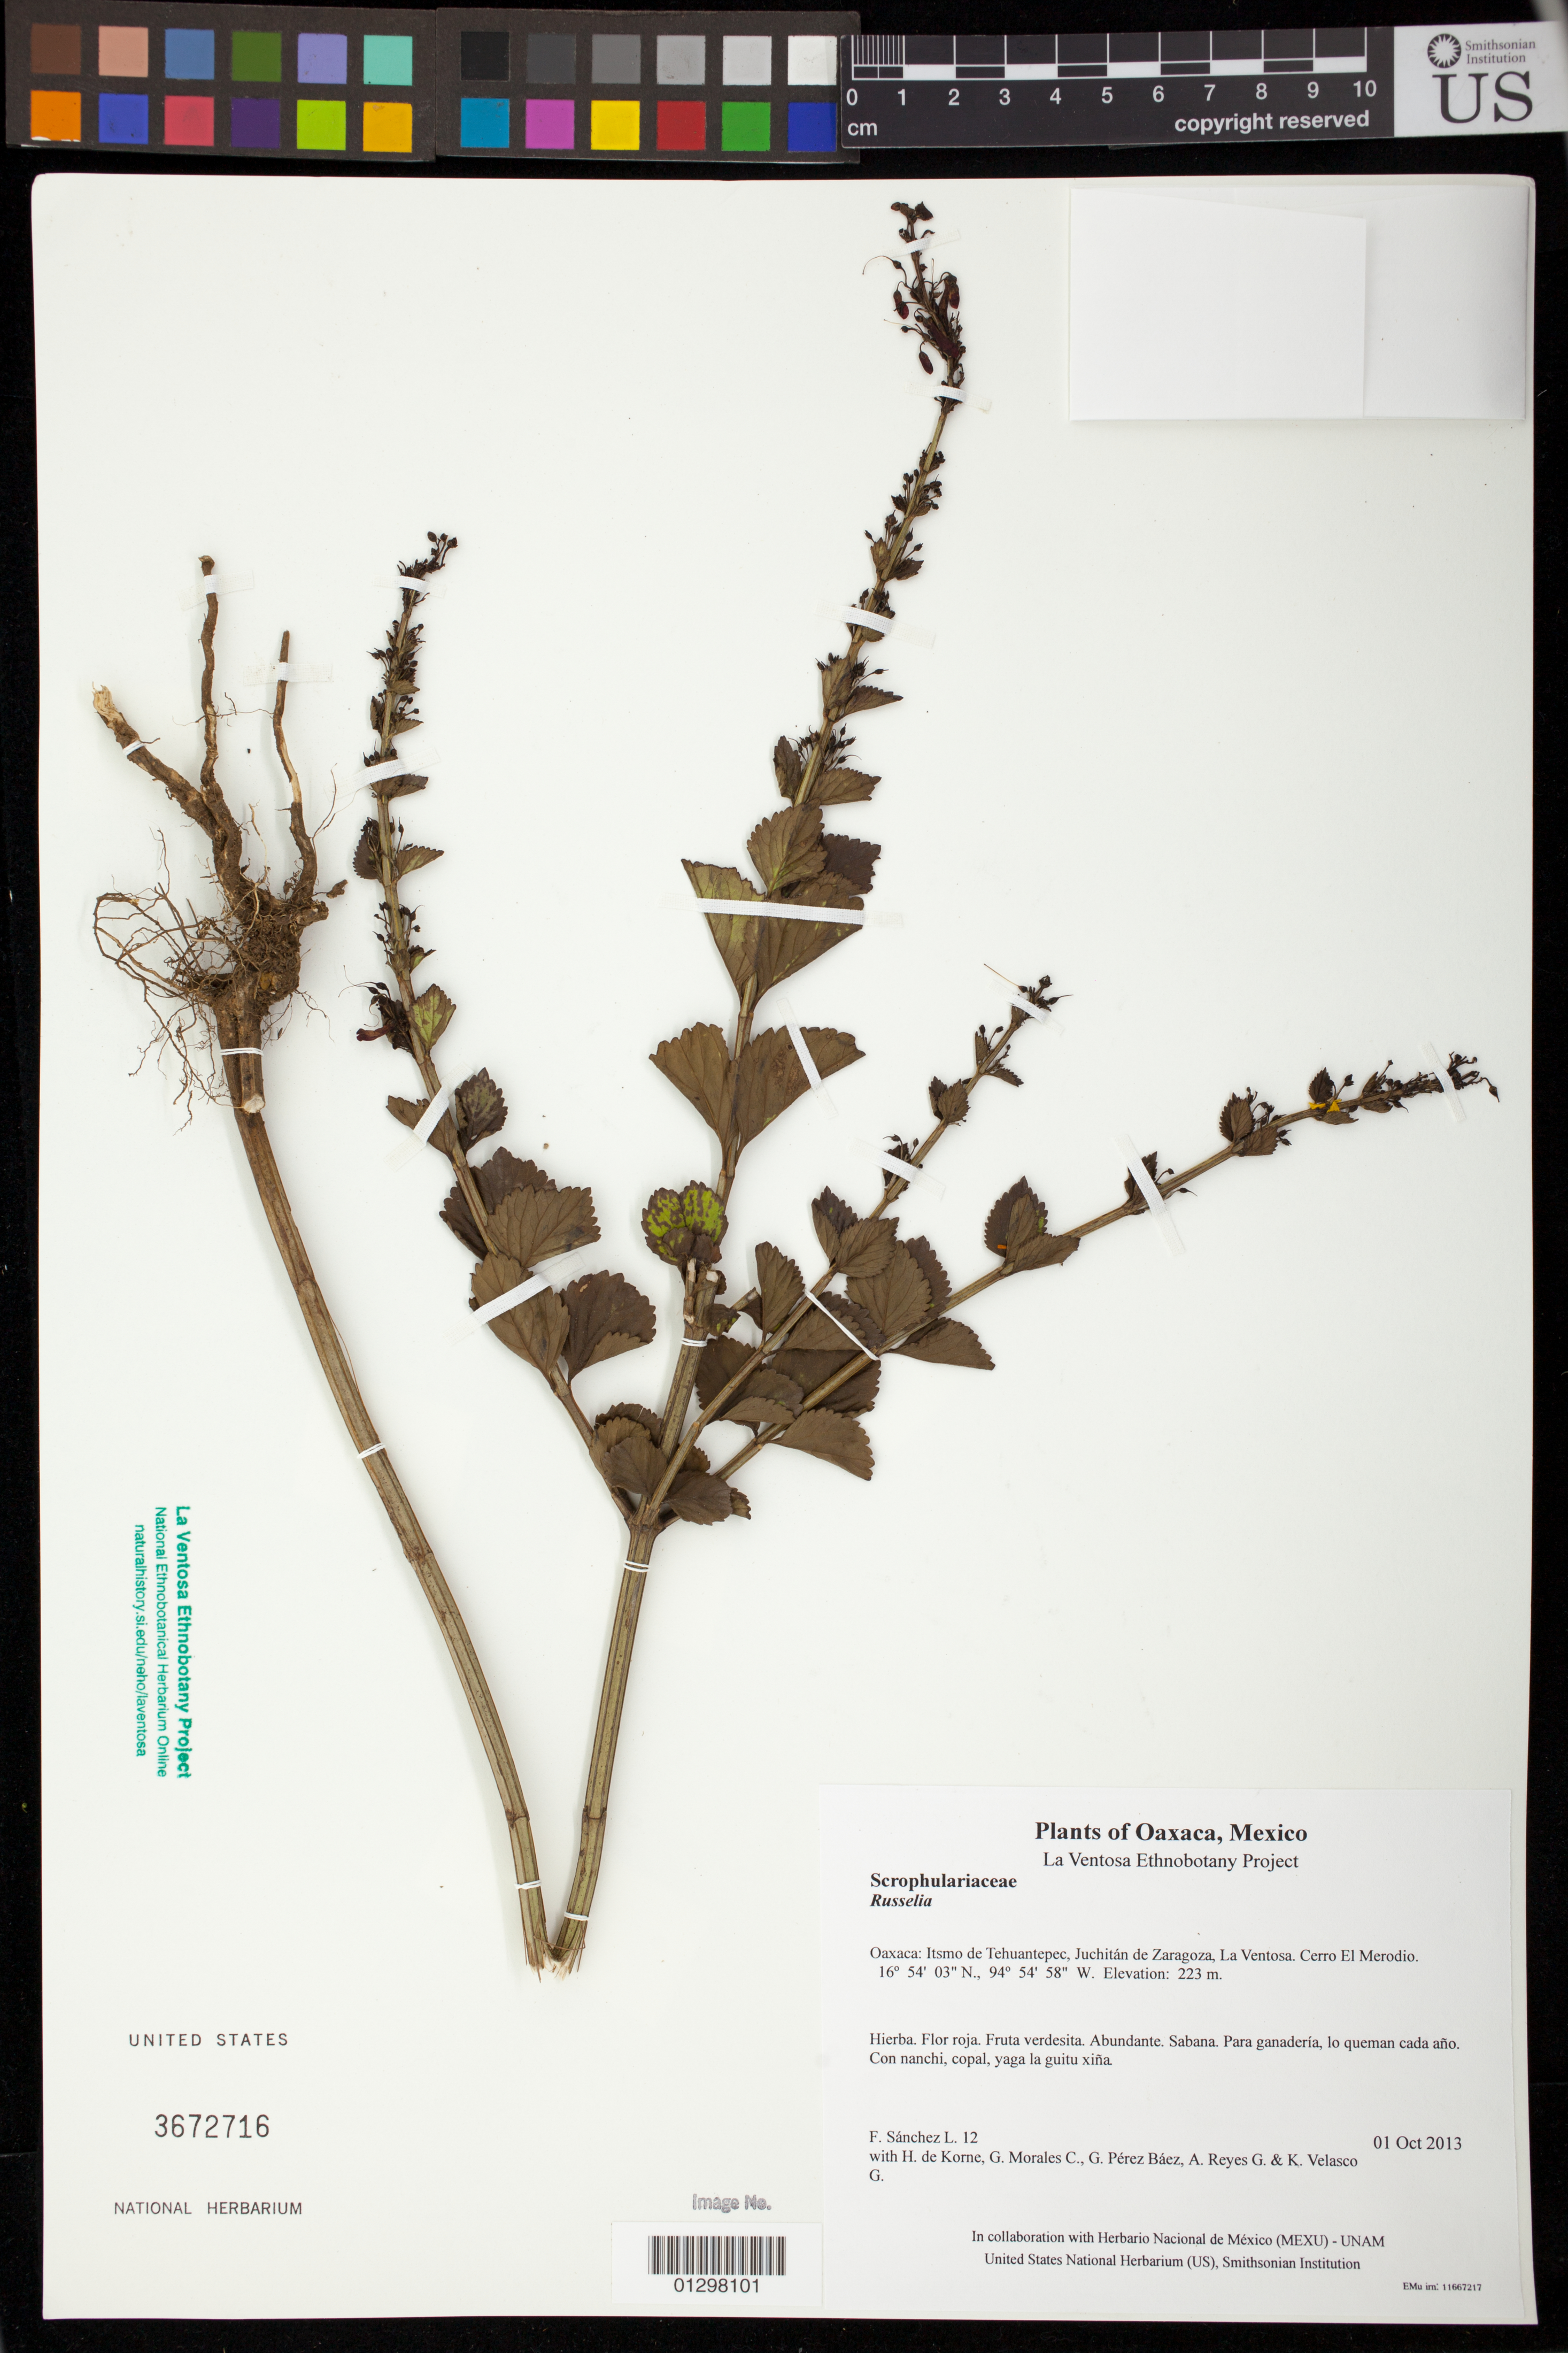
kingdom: Plantae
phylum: Tracheophyta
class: Magnoliopsida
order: Lamiales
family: Plantaginaceae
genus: Russelia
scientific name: Russelia coccinea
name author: (L.) Wettst.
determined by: Velasco G., Kenia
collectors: F. Sánchez L., H. de Korne, G. Morales C., G. Pérez Báez, A. Reyes G. & K. Velasco G.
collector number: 12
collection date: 2013-10-01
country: Mexico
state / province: Oaxaca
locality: Itsmo de Tehuantepec, Juchitán de Zaragoza, La Ventosa. Cerro El Merodio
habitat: Sabana. Para ganadería, lo queman cada año.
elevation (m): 223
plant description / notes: MEXU, SERO, US; Gui'xhi. Guie' naxiña'. Cuaananaxhi naga' yaa. Stale.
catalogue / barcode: US 3672716